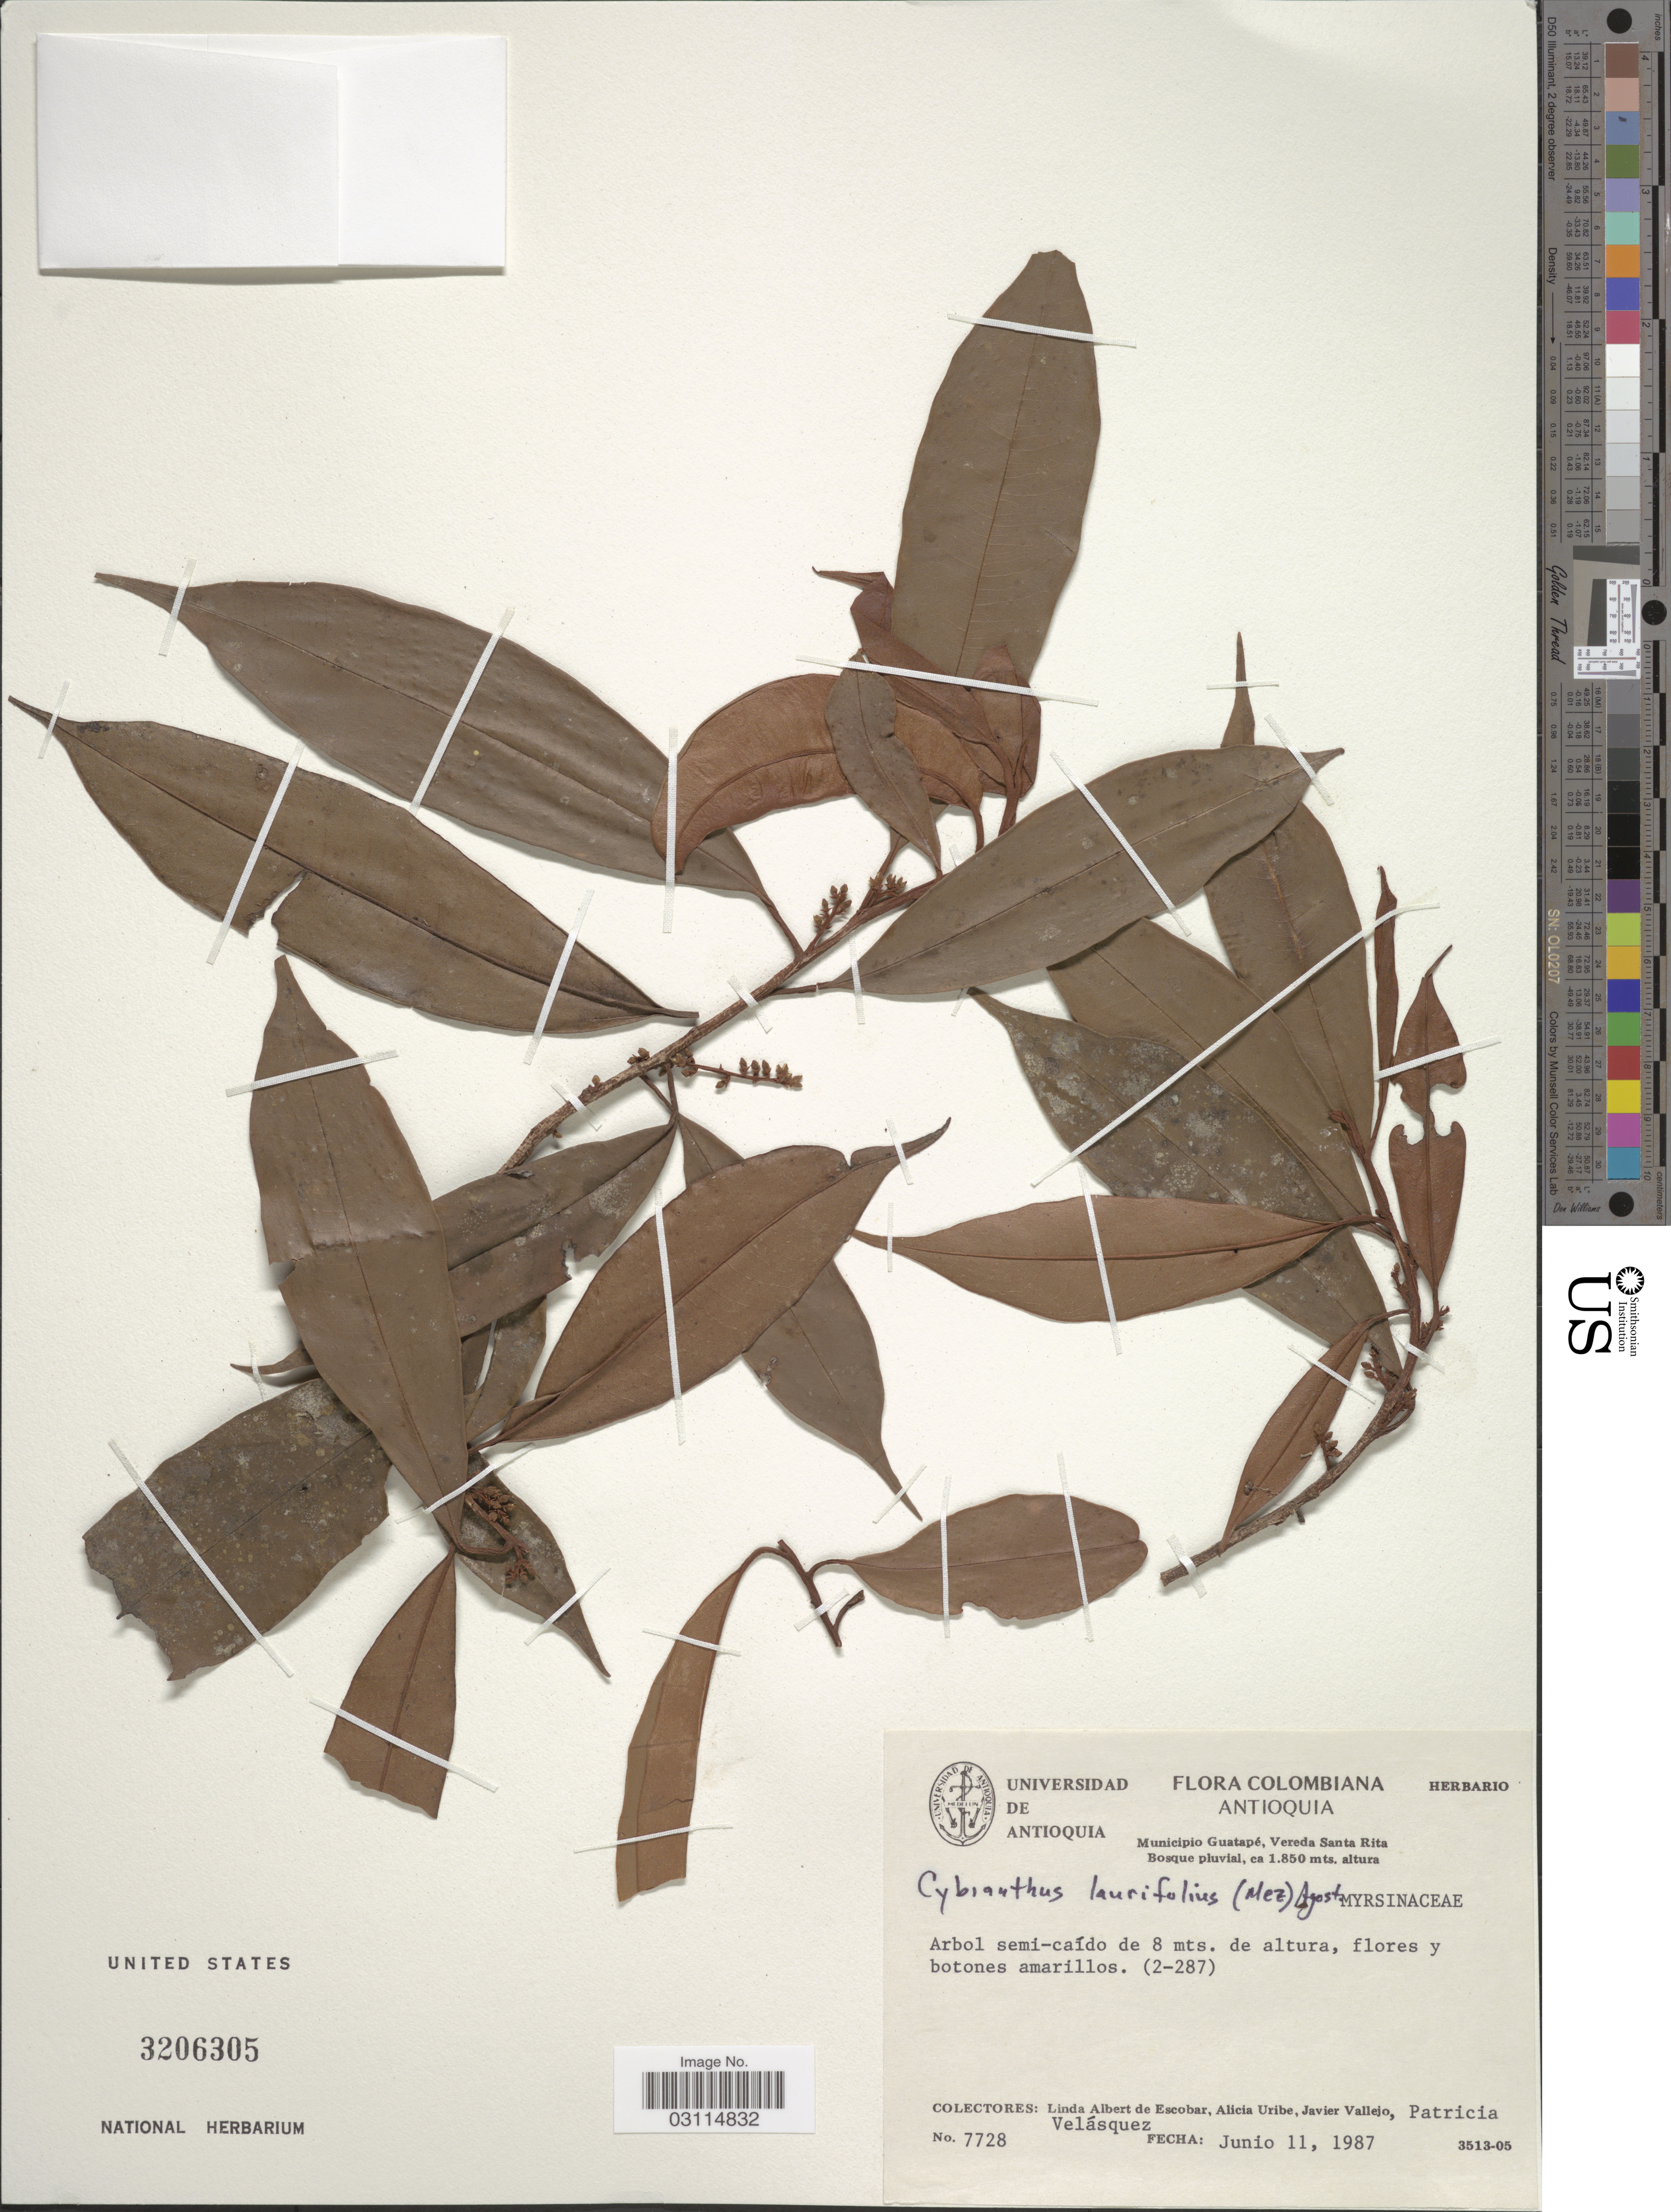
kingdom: Plantae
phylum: Tracheophyta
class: Magnoliopsida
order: Ericales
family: Primulaceae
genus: Cybianthus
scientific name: Cybianthus laurifolius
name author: (Mez) G. Agostini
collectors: L. Escobar, A. Uribe, J. Vallejo & P. Velasquez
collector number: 7728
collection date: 1987-06-11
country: Colombia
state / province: Antioquia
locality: Municipio Guatapé, Vereda Santa Rita.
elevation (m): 1850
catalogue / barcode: US 3206305